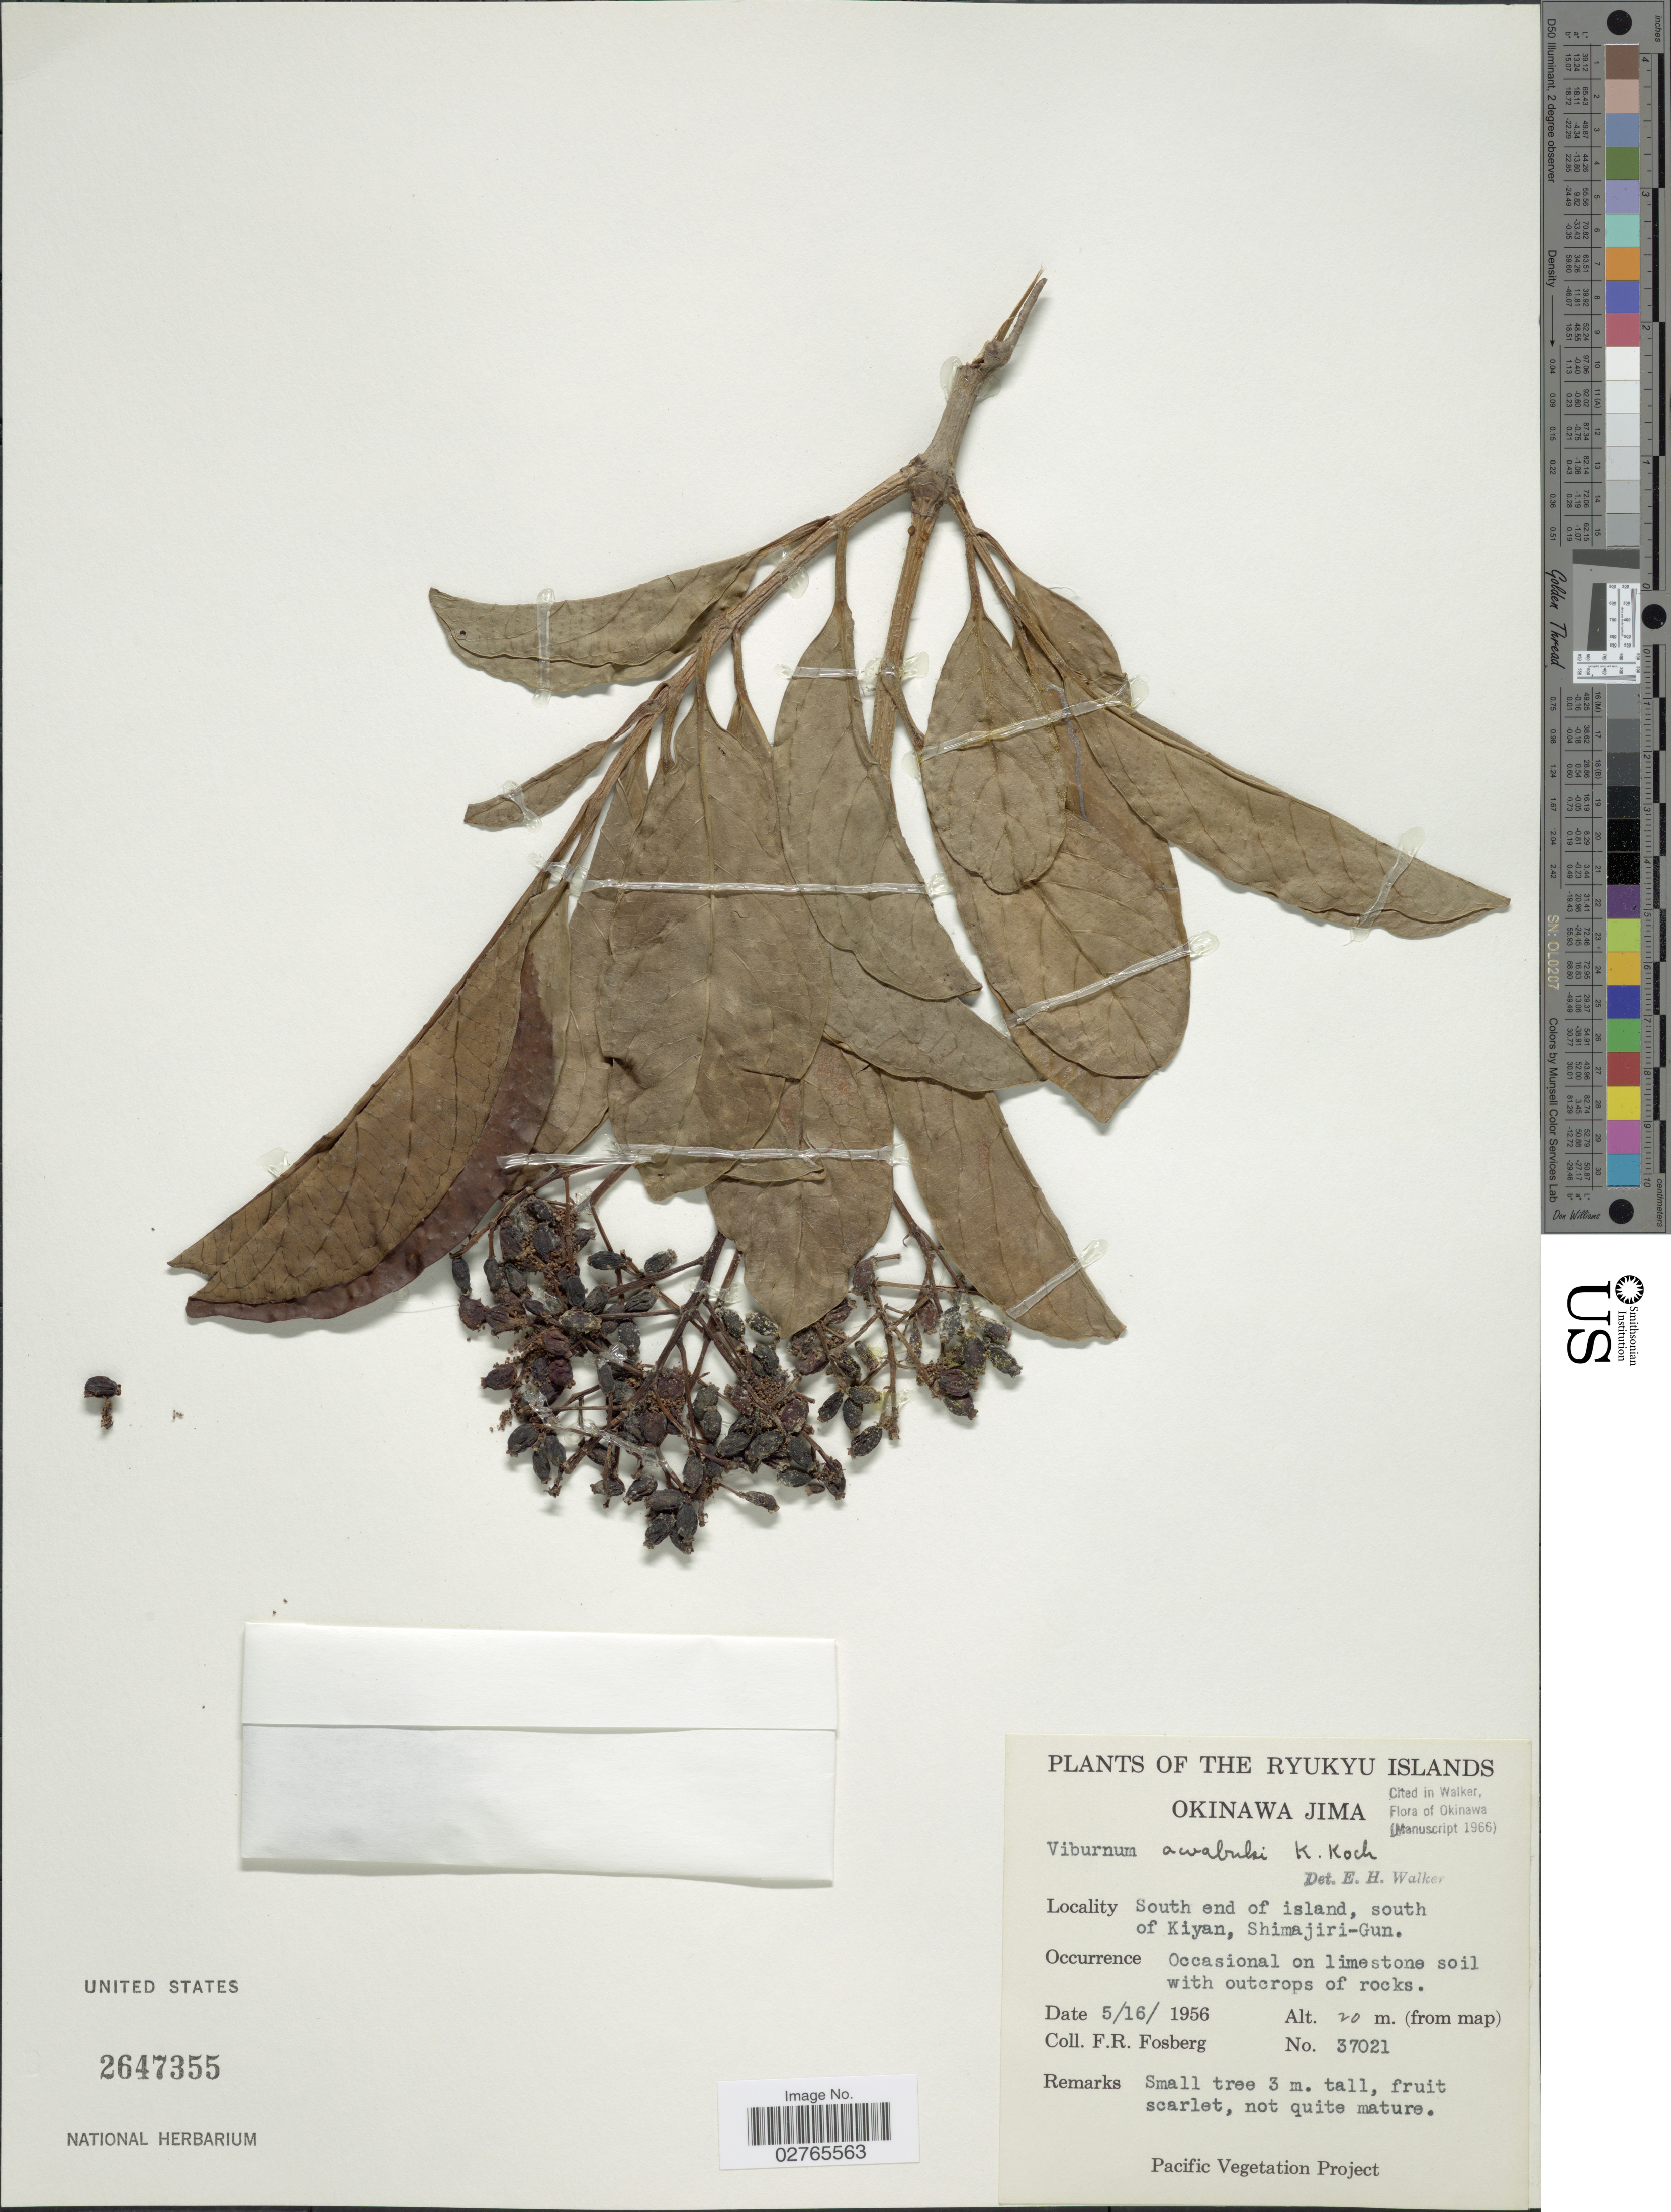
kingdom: Plantae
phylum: Tracheophyta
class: Magnoliopsida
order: Dipsacales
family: Viburnaceae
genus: Viburnum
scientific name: Viburnum awabuki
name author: K. Koch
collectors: F. R. Fosberg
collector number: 37021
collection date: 1956-05-16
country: Japan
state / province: Okinawa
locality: The Ryukyu Islands. Okinawa Jima. South end of island, south of Kiyan, Shimajiri-Gun.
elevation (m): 20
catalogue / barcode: US 2647355